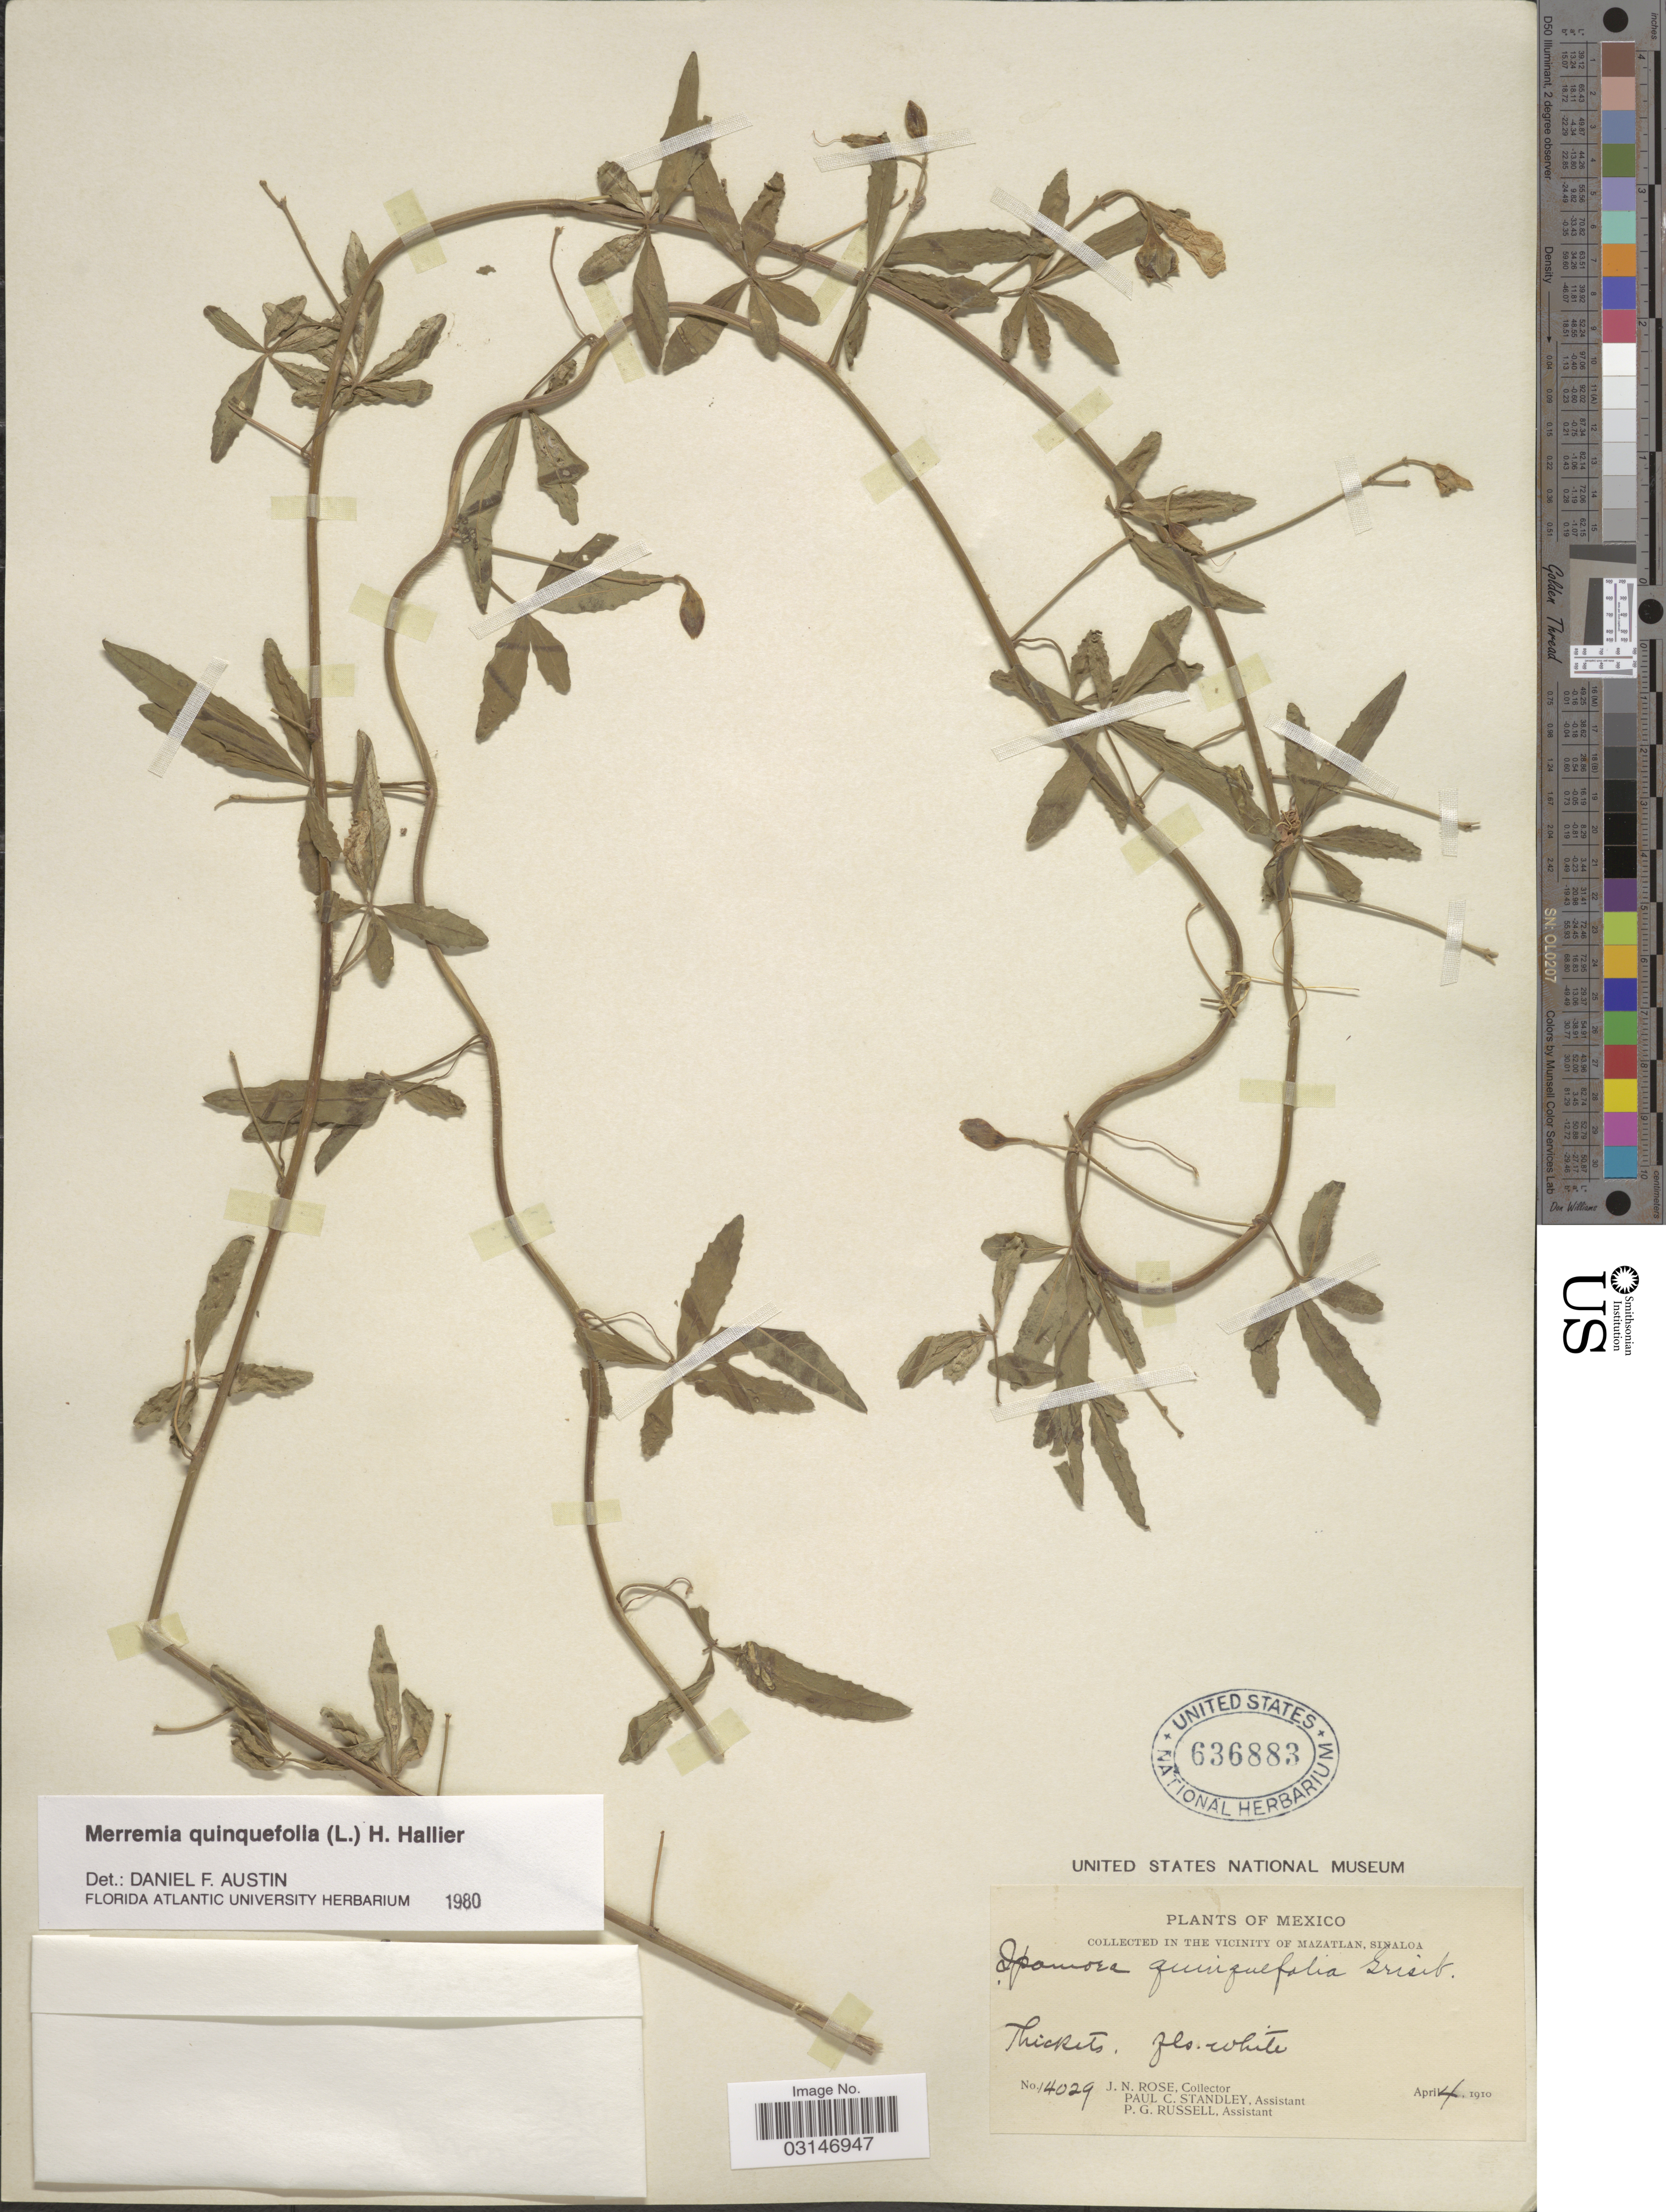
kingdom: Plantae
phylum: Tracheophyta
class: Magnoliopsida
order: Solanales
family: Convolvulaceae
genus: Distimake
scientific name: Distimake quinquefolius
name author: (L.) A. R. Simões & Staples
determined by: Strong, Mark T., (BOT), Smithsonian Institution - National Museum of Natural History (UNITED STATES)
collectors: J. N. Rose, P. C. Standley & P. G. Russell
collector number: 14029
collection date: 1910-04-04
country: Mexico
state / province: Sinaloa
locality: In the vicinity of Mazatlan.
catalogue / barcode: US 636883